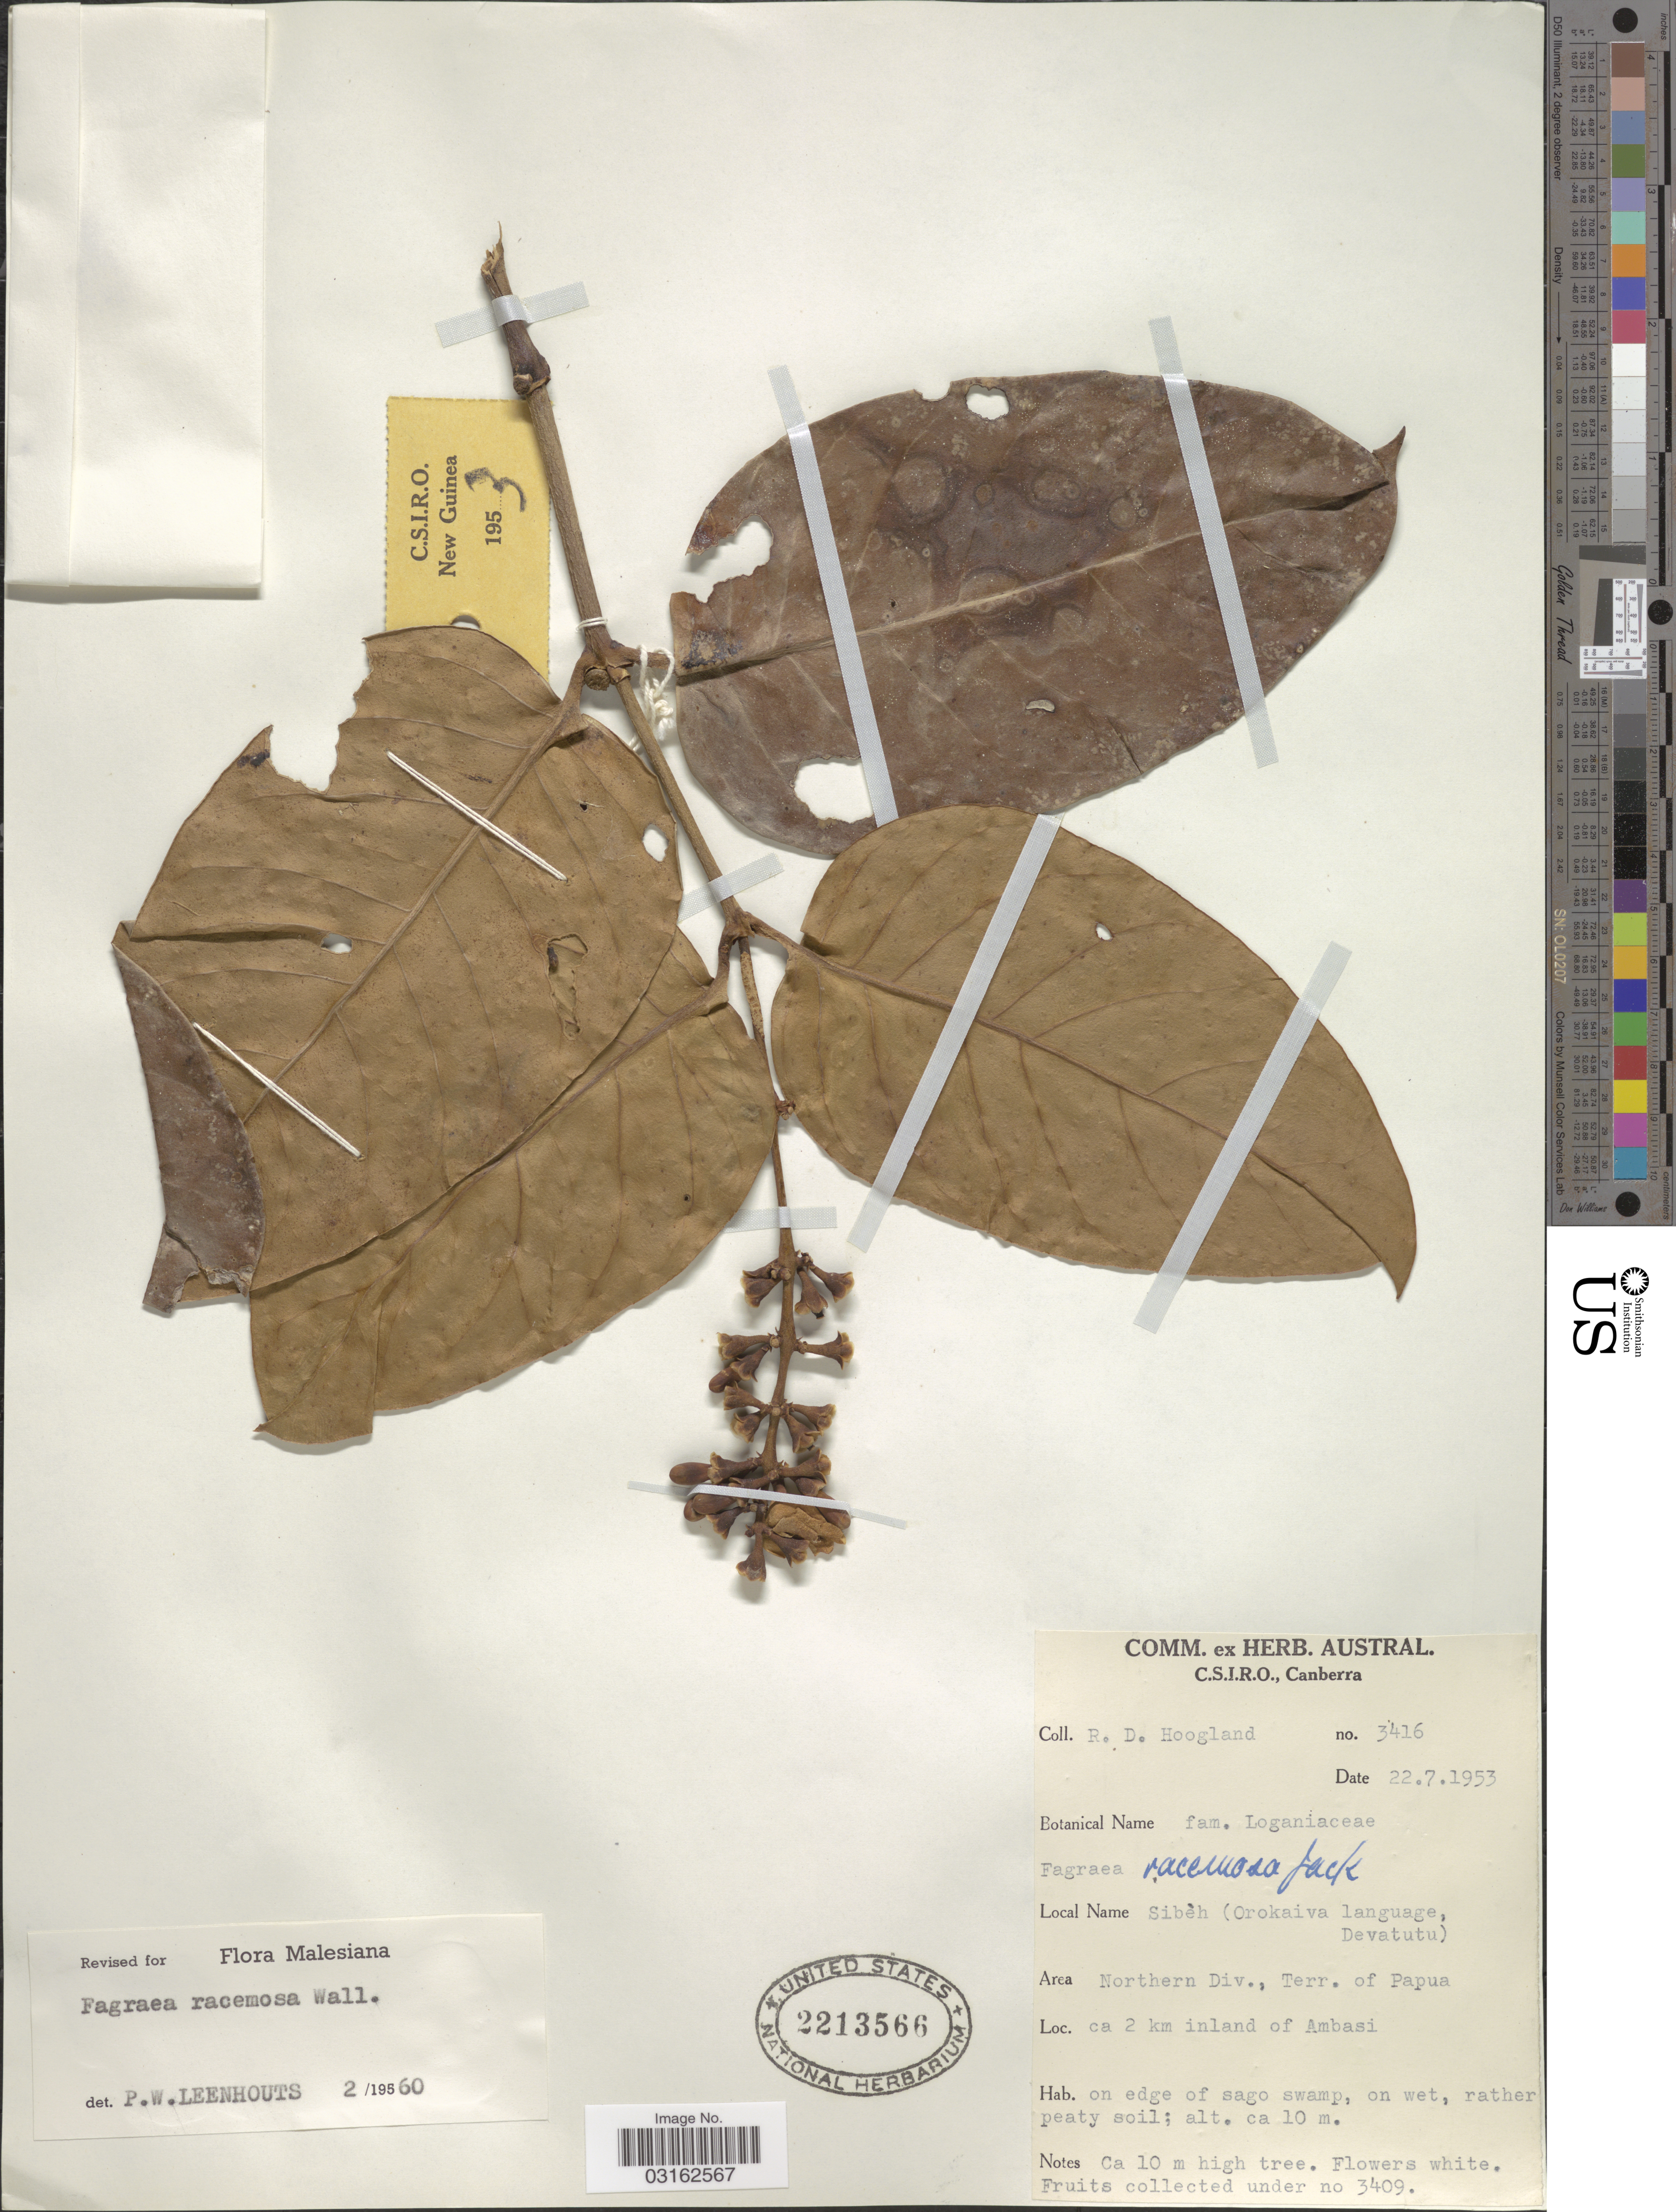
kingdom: Plantae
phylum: Tracheophyta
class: Magnoliopsida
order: Gentianales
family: Gentianaceae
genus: Fagraea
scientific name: Fagraea racemosa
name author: Jack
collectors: R. D. Hoogland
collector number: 3416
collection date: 1953-07-22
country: Papua New Guinea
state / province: Northern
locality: Area Northern Div., Terr. of Papua. Ca 2 km inland from Ambasi.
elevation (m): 10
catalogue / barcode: US 2213566